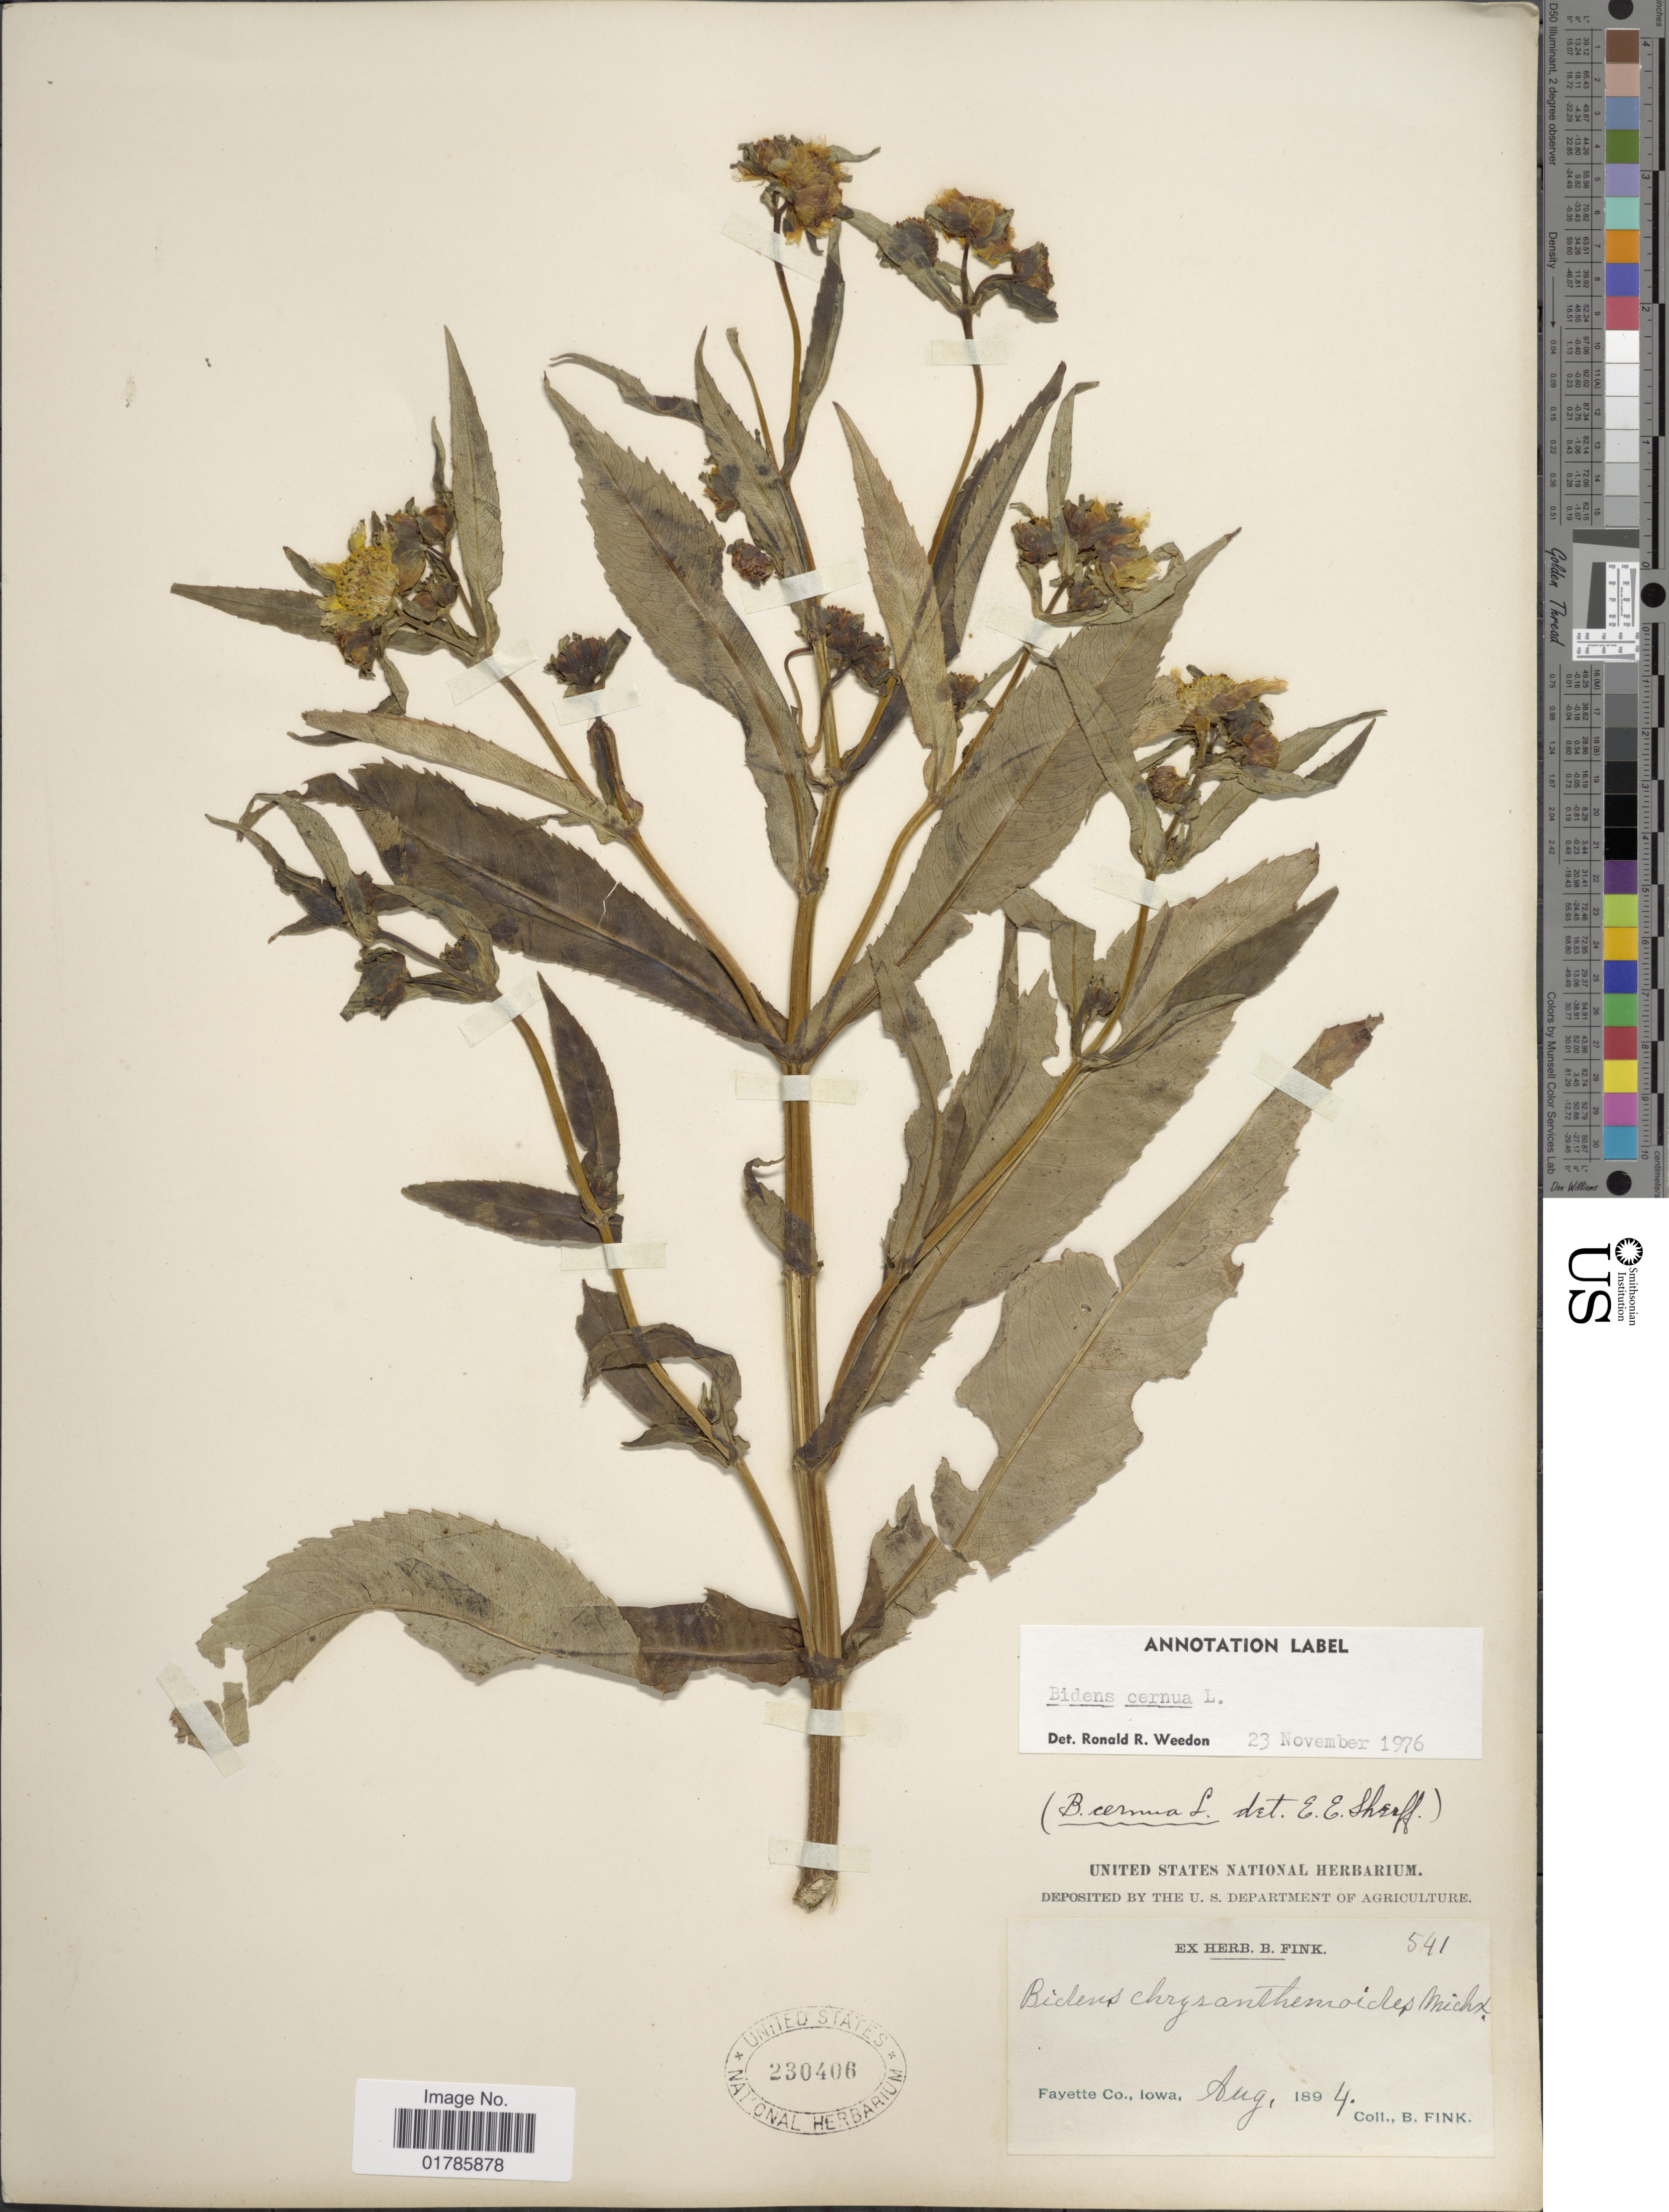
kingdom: Plantae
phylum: Tracheophyta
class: Magnoliopsida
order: Asterales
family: Asteraceae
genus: Bidens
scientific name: Bidens cernua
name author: L.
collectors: B. Fink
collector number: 541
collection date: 1894-08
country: United States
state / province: Iowa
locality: Fayette Co.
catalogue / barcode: US 230406